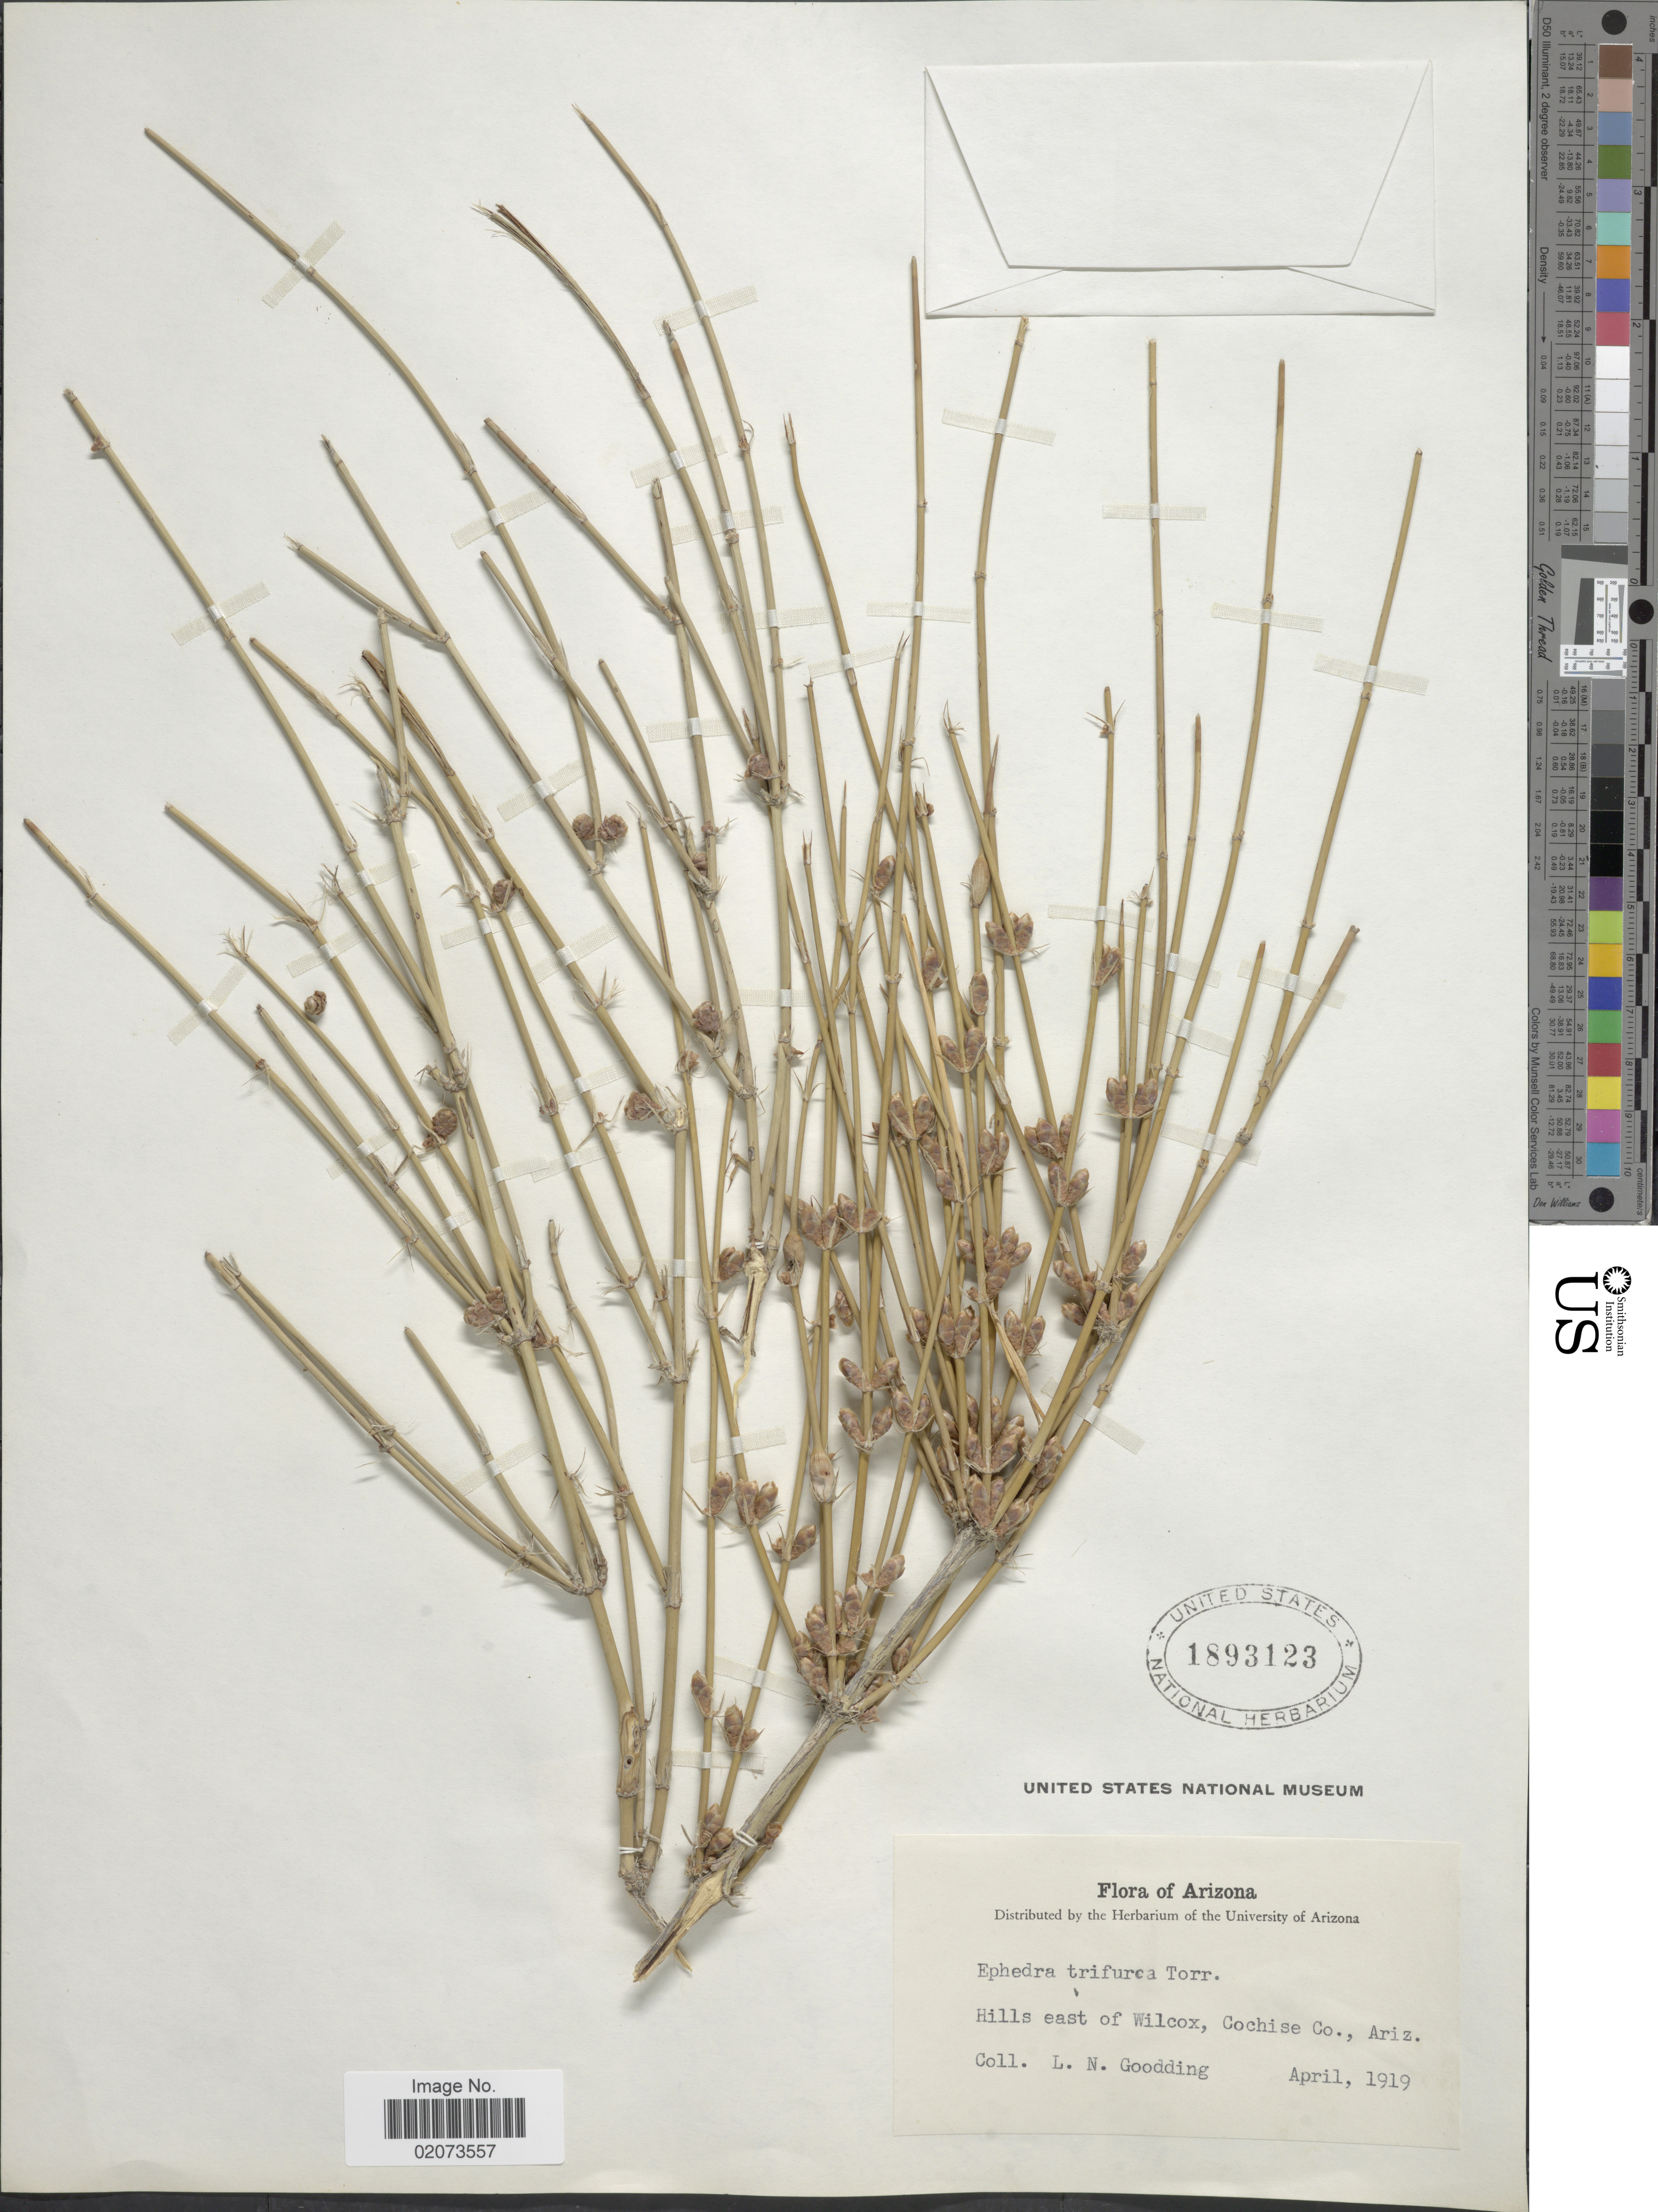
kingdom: Plantae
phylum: Tracheophyta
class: Gnetopsida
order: Ephedrales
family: Ephedraceae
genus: Ephedra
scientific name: Ephedra trifurca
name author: Torr. ex S. Watson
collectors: L. N. Goodding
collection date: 1919-04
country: United States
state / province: Arizona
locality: Hills east of Wilcox, Cochise Co.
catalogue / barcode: US 1893123